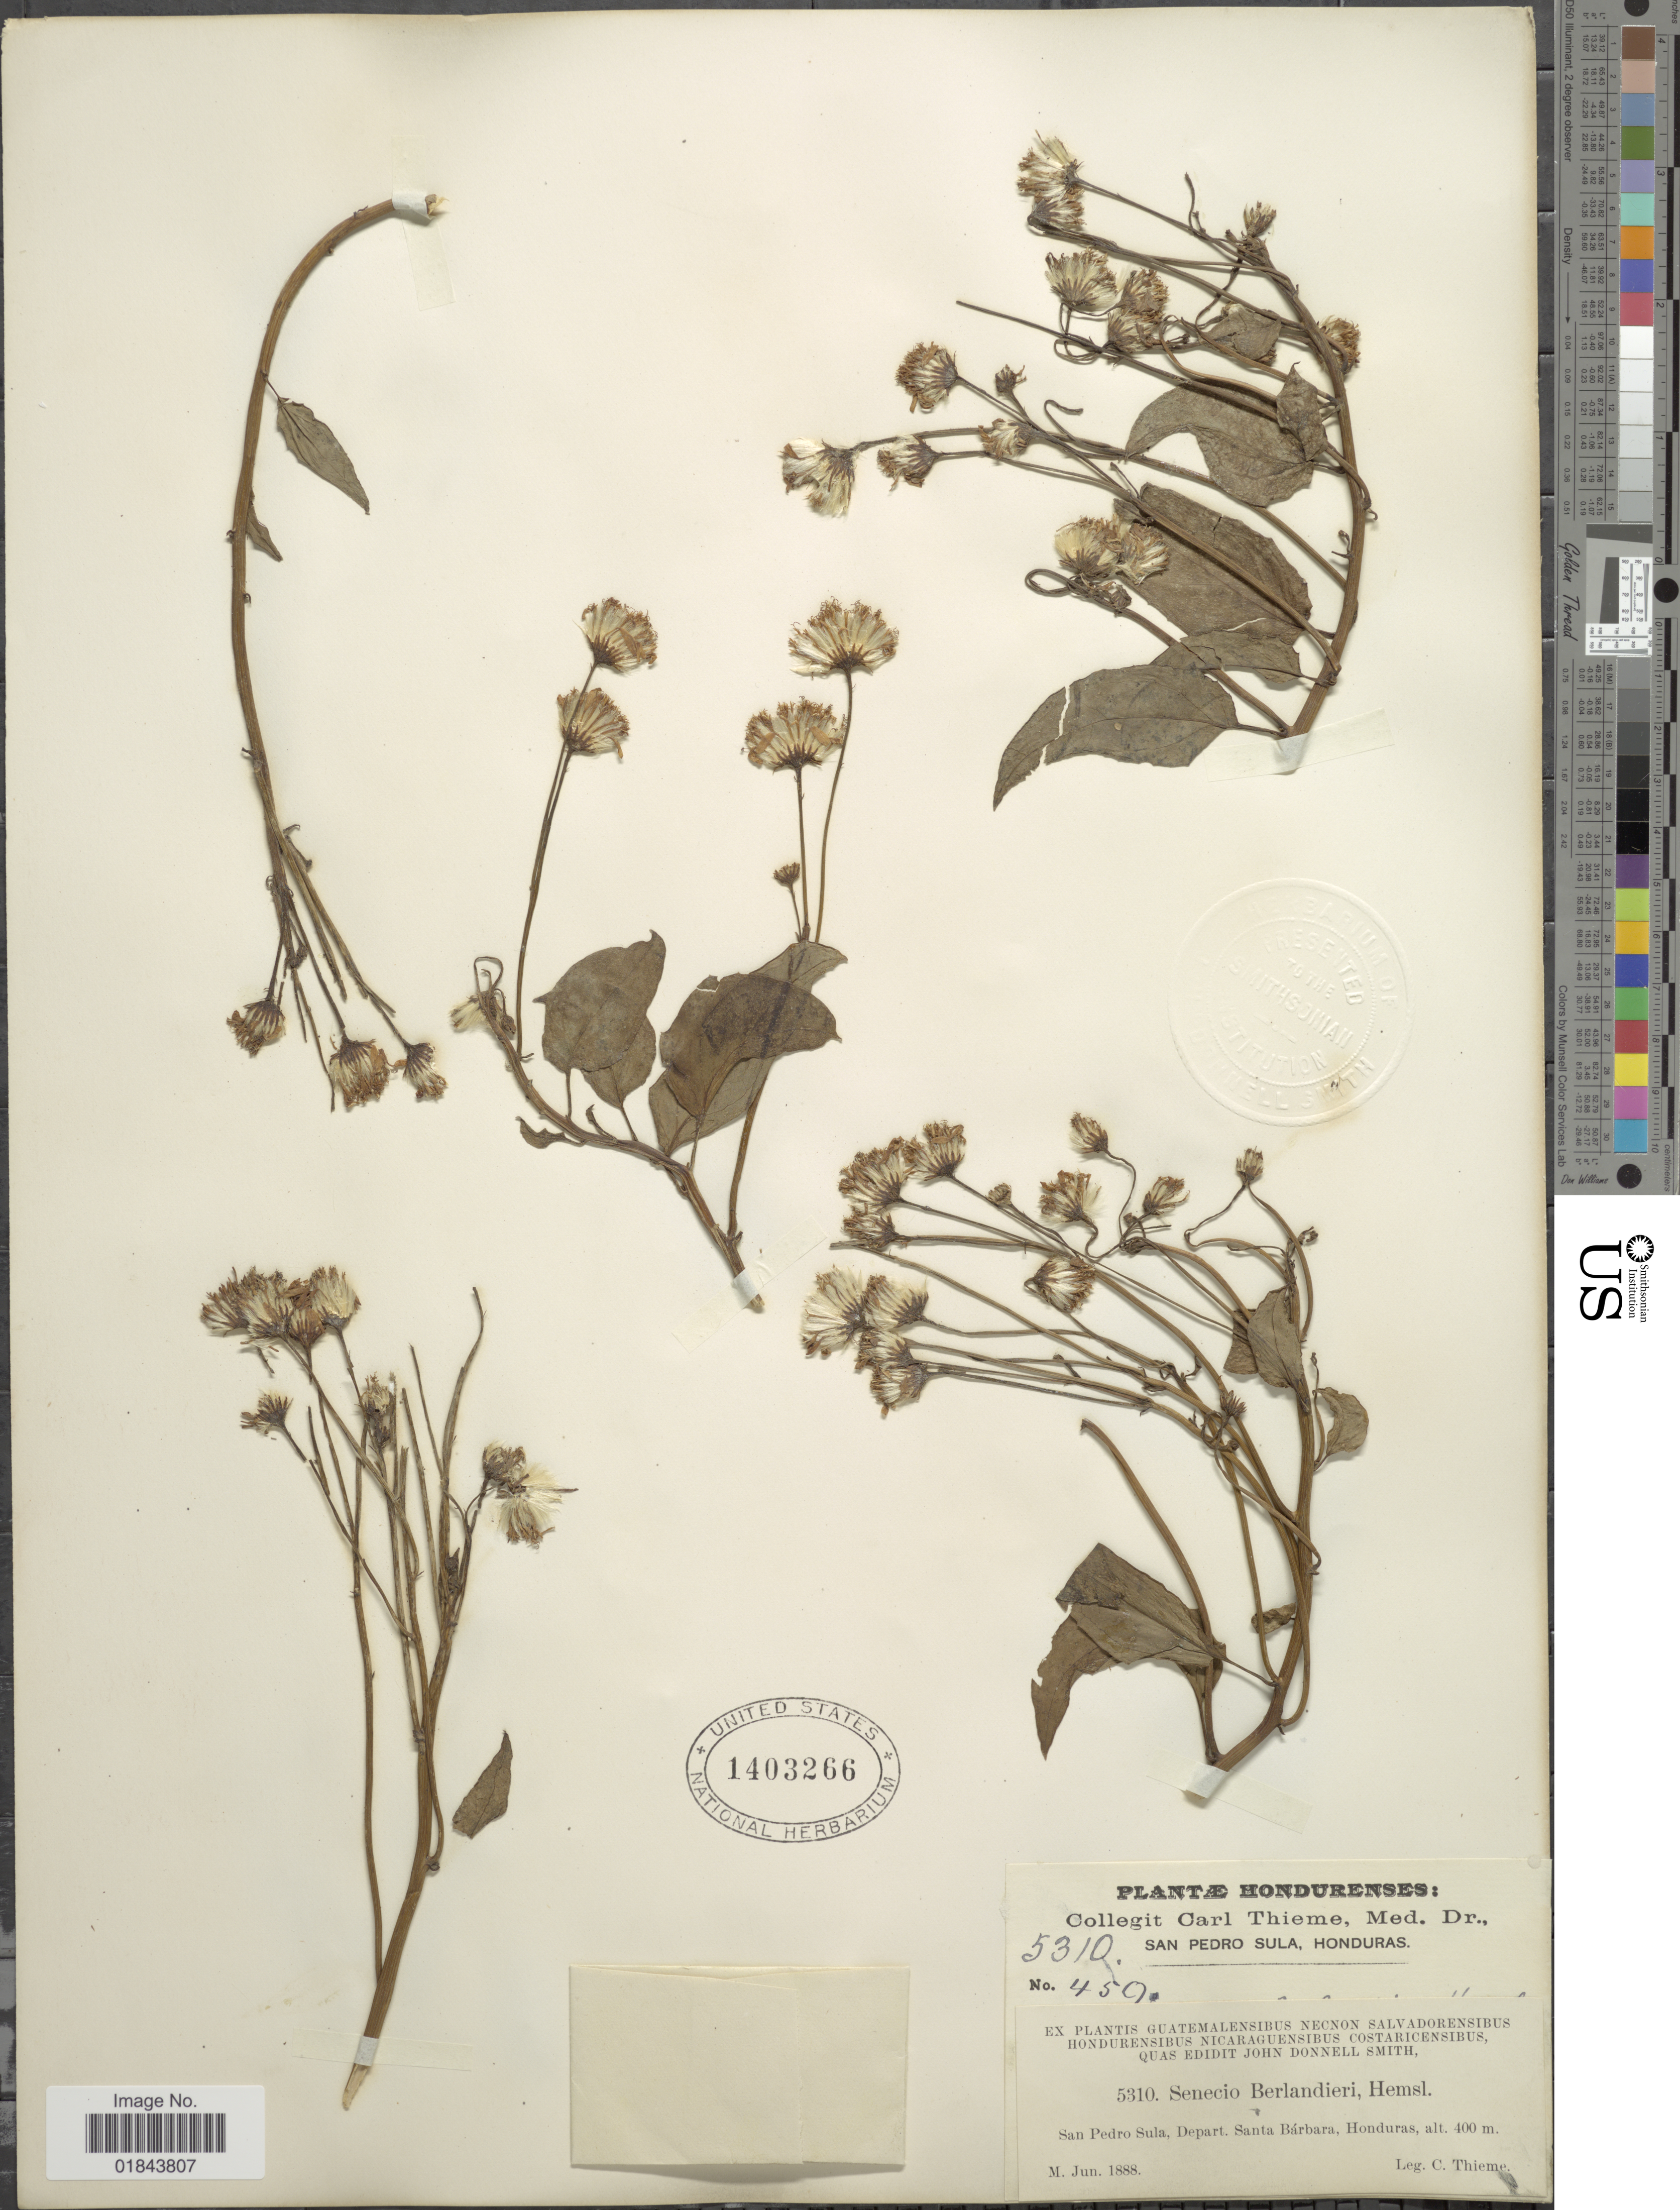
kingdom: Plantae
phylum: Tracheophyta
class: Magnoliopsida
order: Asterales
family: Asteraceae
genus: Pseudogynoxys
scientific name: Pseudogynoxys chenopodioides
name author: (Kunth) Cabrera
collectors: C. Thieme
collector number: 5310/459*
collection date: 1888-06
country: Honduras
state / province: Santa Bárbara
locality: San Pedro Sula, Depart. Santa Barbará, Honduras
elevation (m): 400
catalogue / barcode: US 1403266